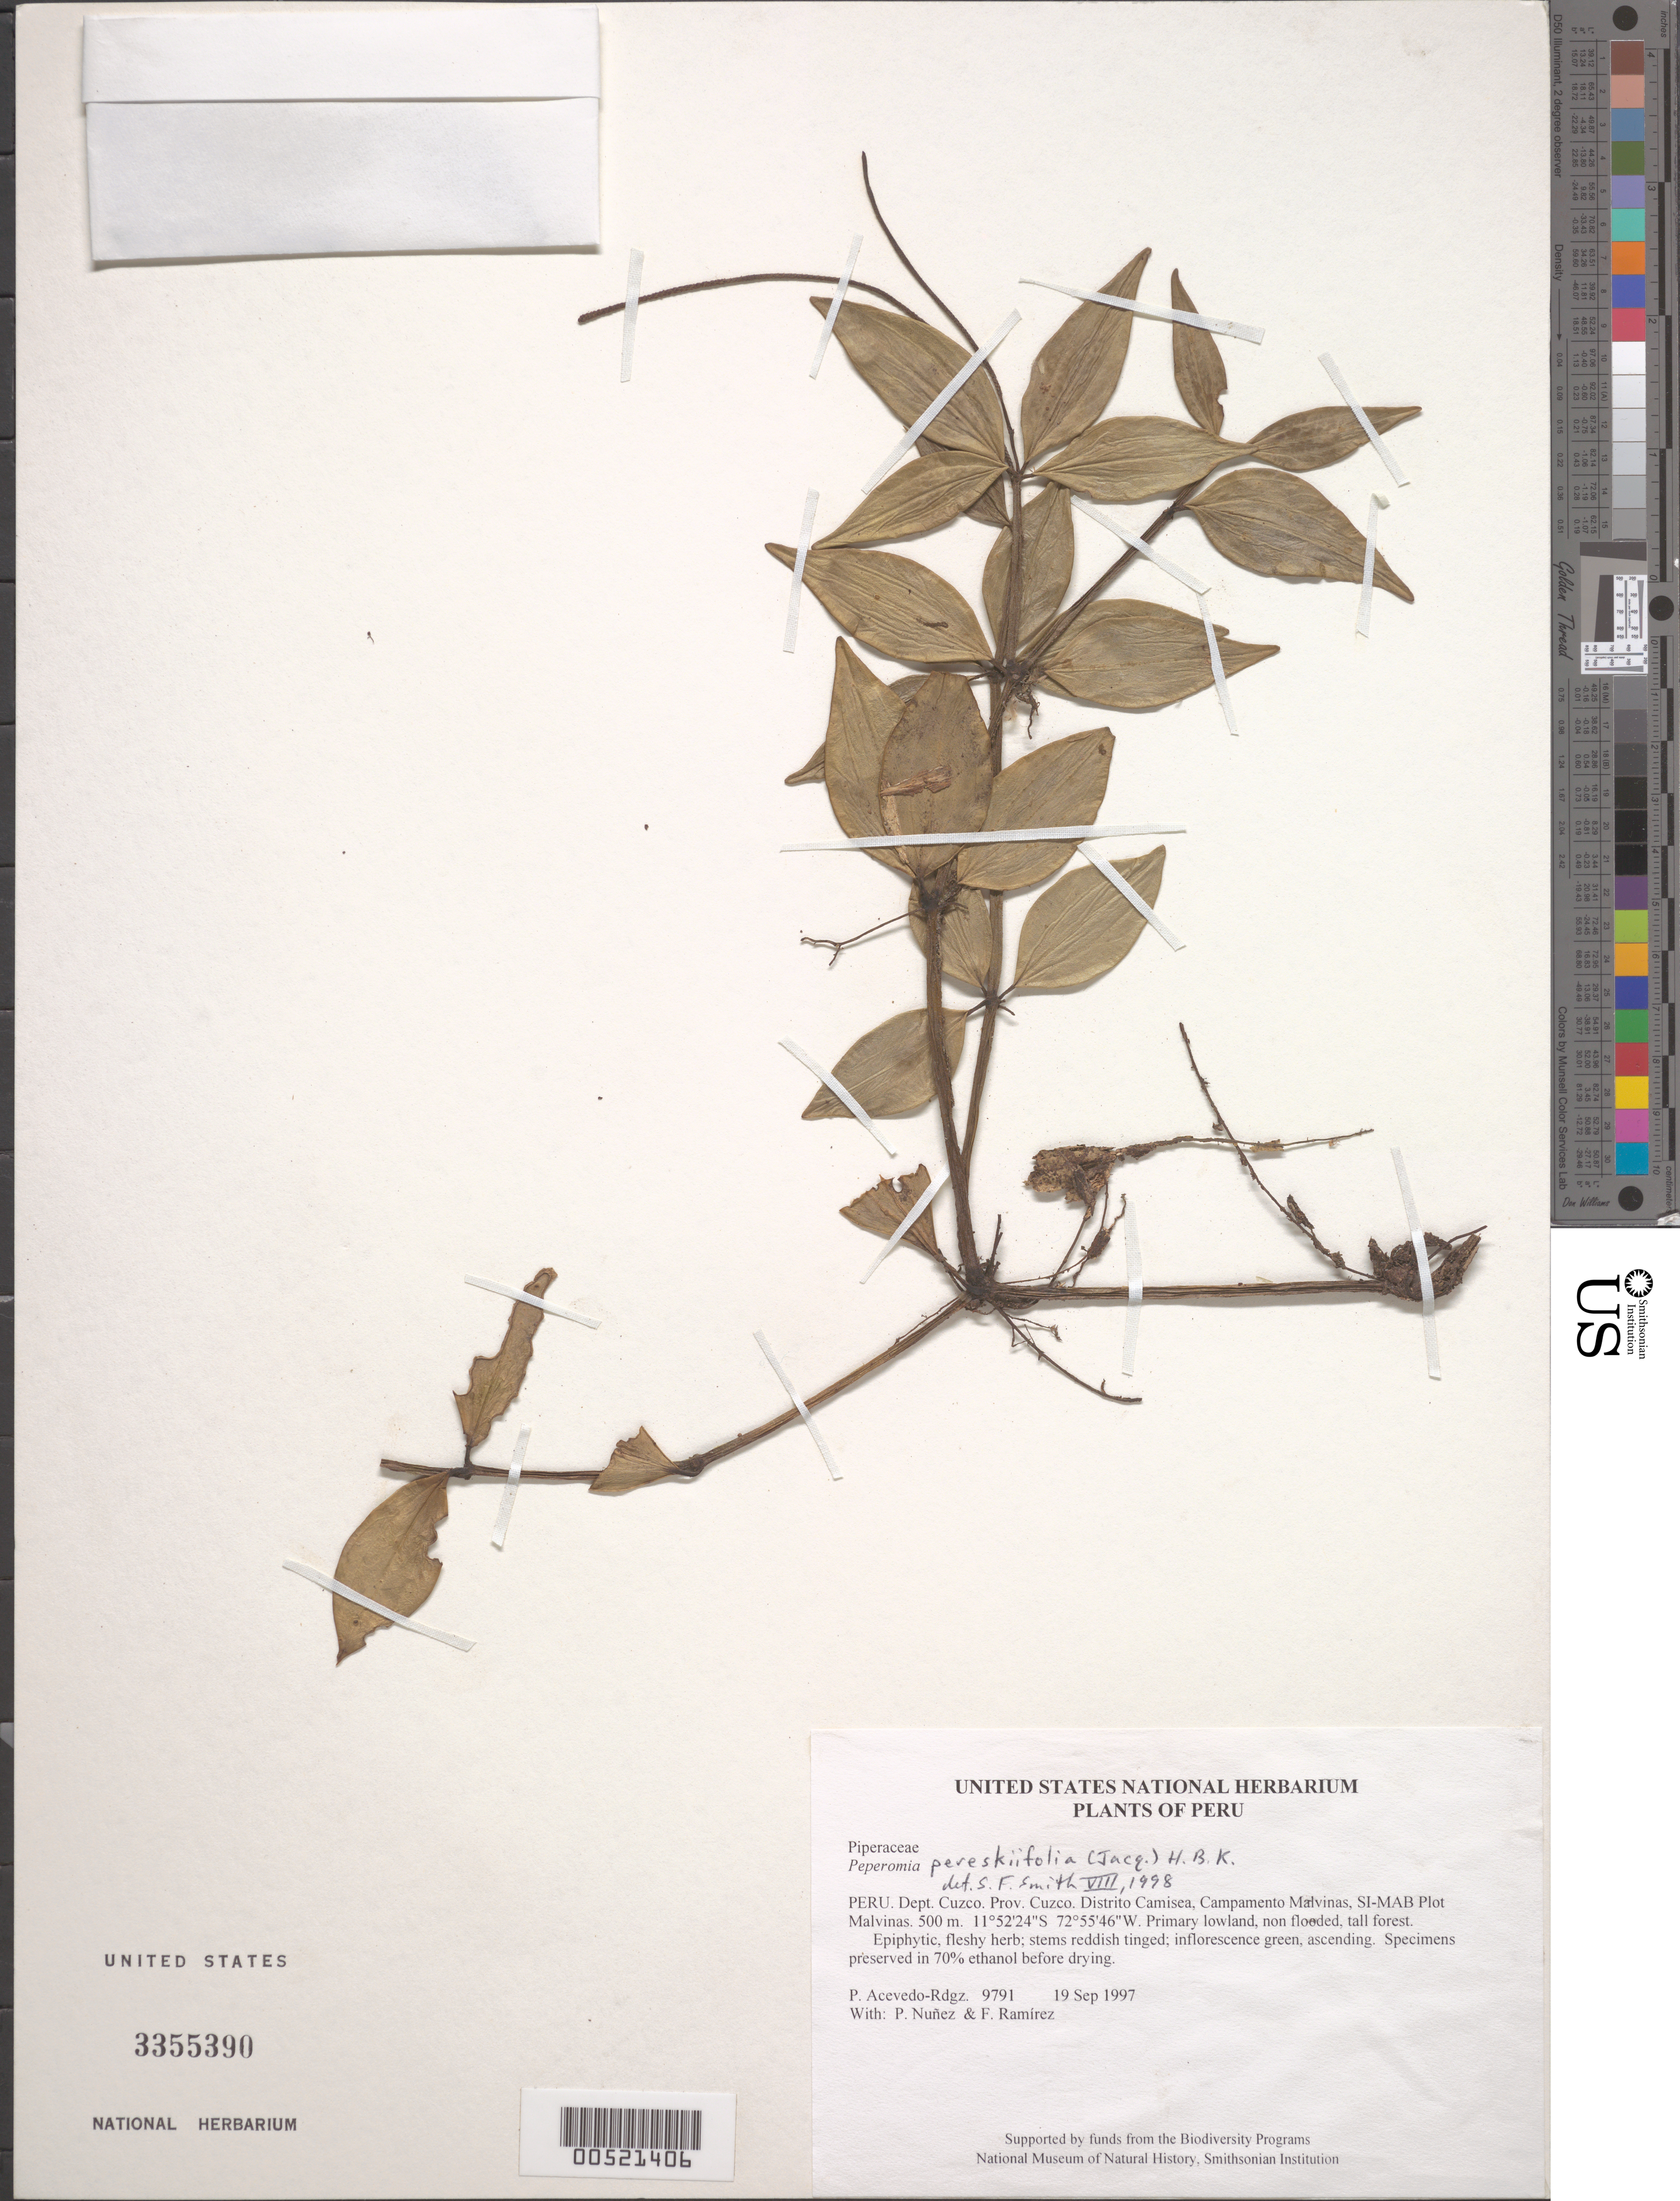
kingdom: Plantae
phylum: Tracheophyta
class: Magnoliopsida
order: Piperales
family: Piperaceae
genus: Peperomia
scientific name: Peperomia pereskiifolia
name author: (Jacq.) Kunth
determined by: Smith, Stephen F., (US), NMNH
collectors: P. Acevedo-Rodr., P. Nuñez V. & F. Ramirez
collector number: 9791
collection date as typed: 19 Sep 1997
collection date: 1997-09-19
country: Peru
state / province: Cusco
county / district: Cusco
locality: Distrito Camisea, Campamento Malvinas, SI-MAB Plot Malvinas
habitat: Primary lowland, non flooded, tall forest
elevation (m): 500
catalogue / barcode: US 3355390